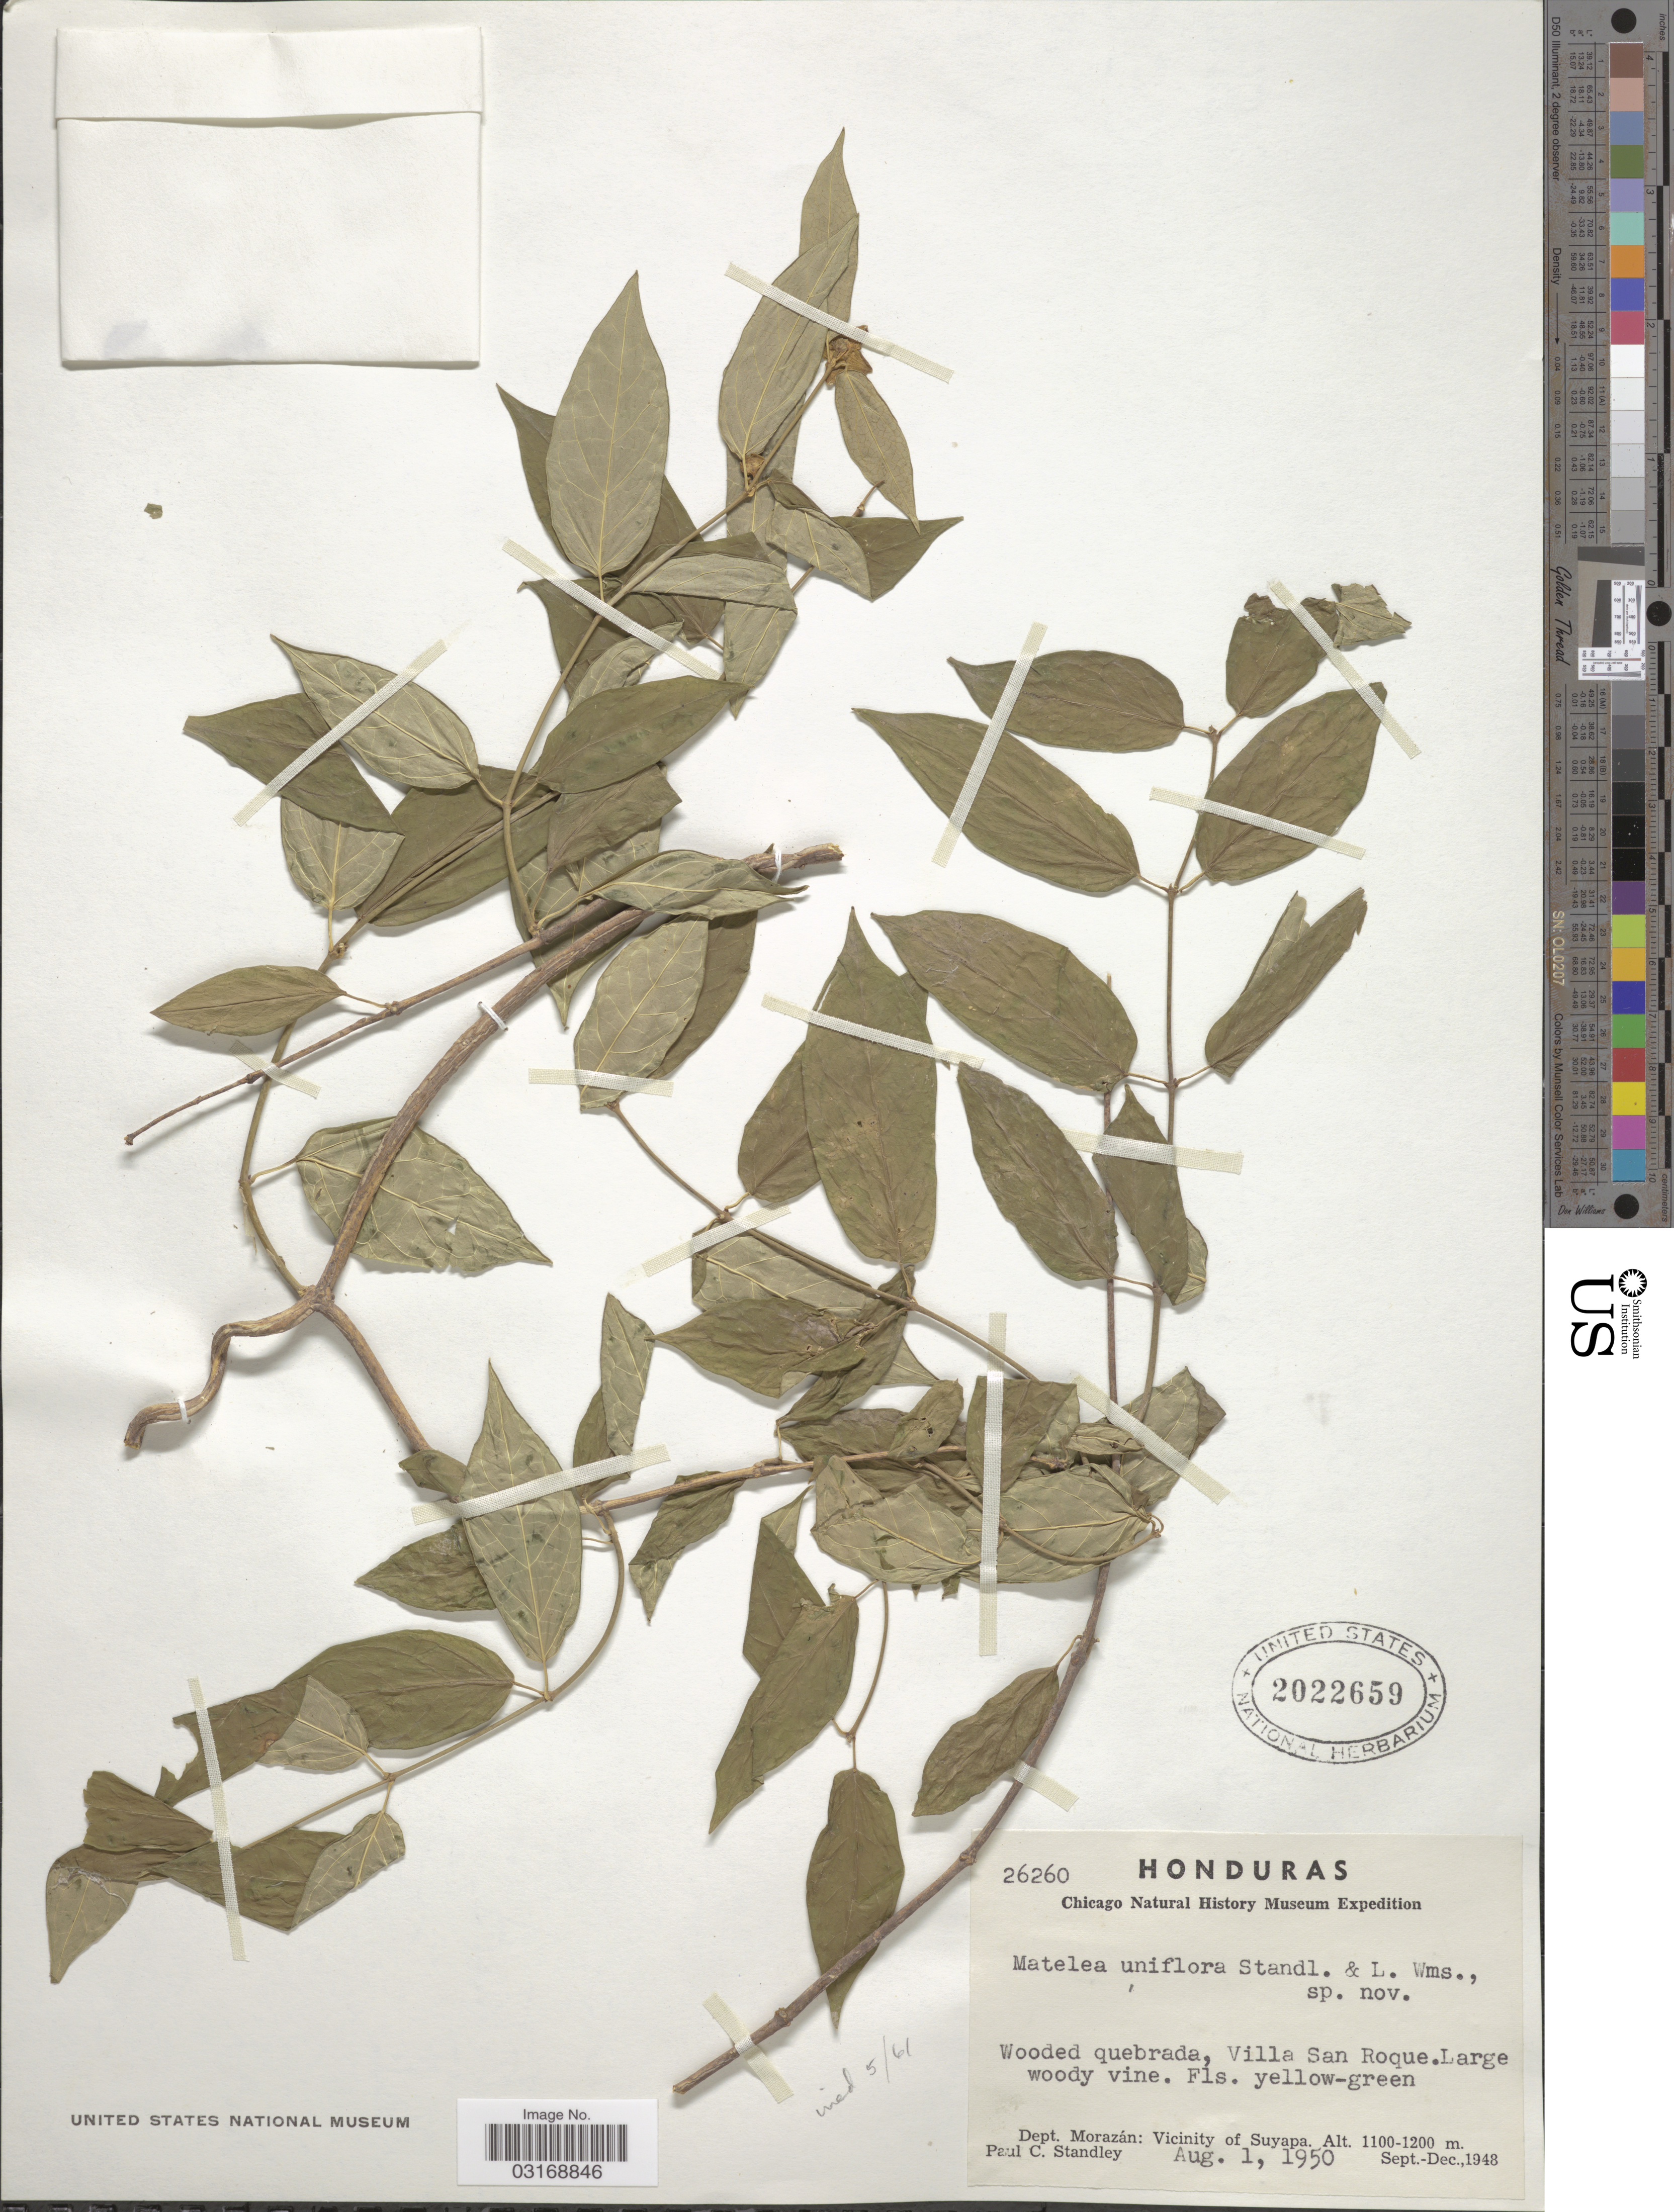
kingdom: Plantae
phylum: Tracheophyta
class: Magnoliopsida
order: Gentianales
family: Apocynaceae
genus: Matelea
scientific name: Matelea uniflora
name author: Standl. & L.O. Williams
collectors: P. C. Standley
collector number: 26260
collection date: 1950-08-01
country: Honduras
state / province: Fco. Morazán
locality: Villa San Roque. Dept. Morazán: Vicinity of Suyapa.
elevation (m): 1100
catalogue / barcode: US 2022659